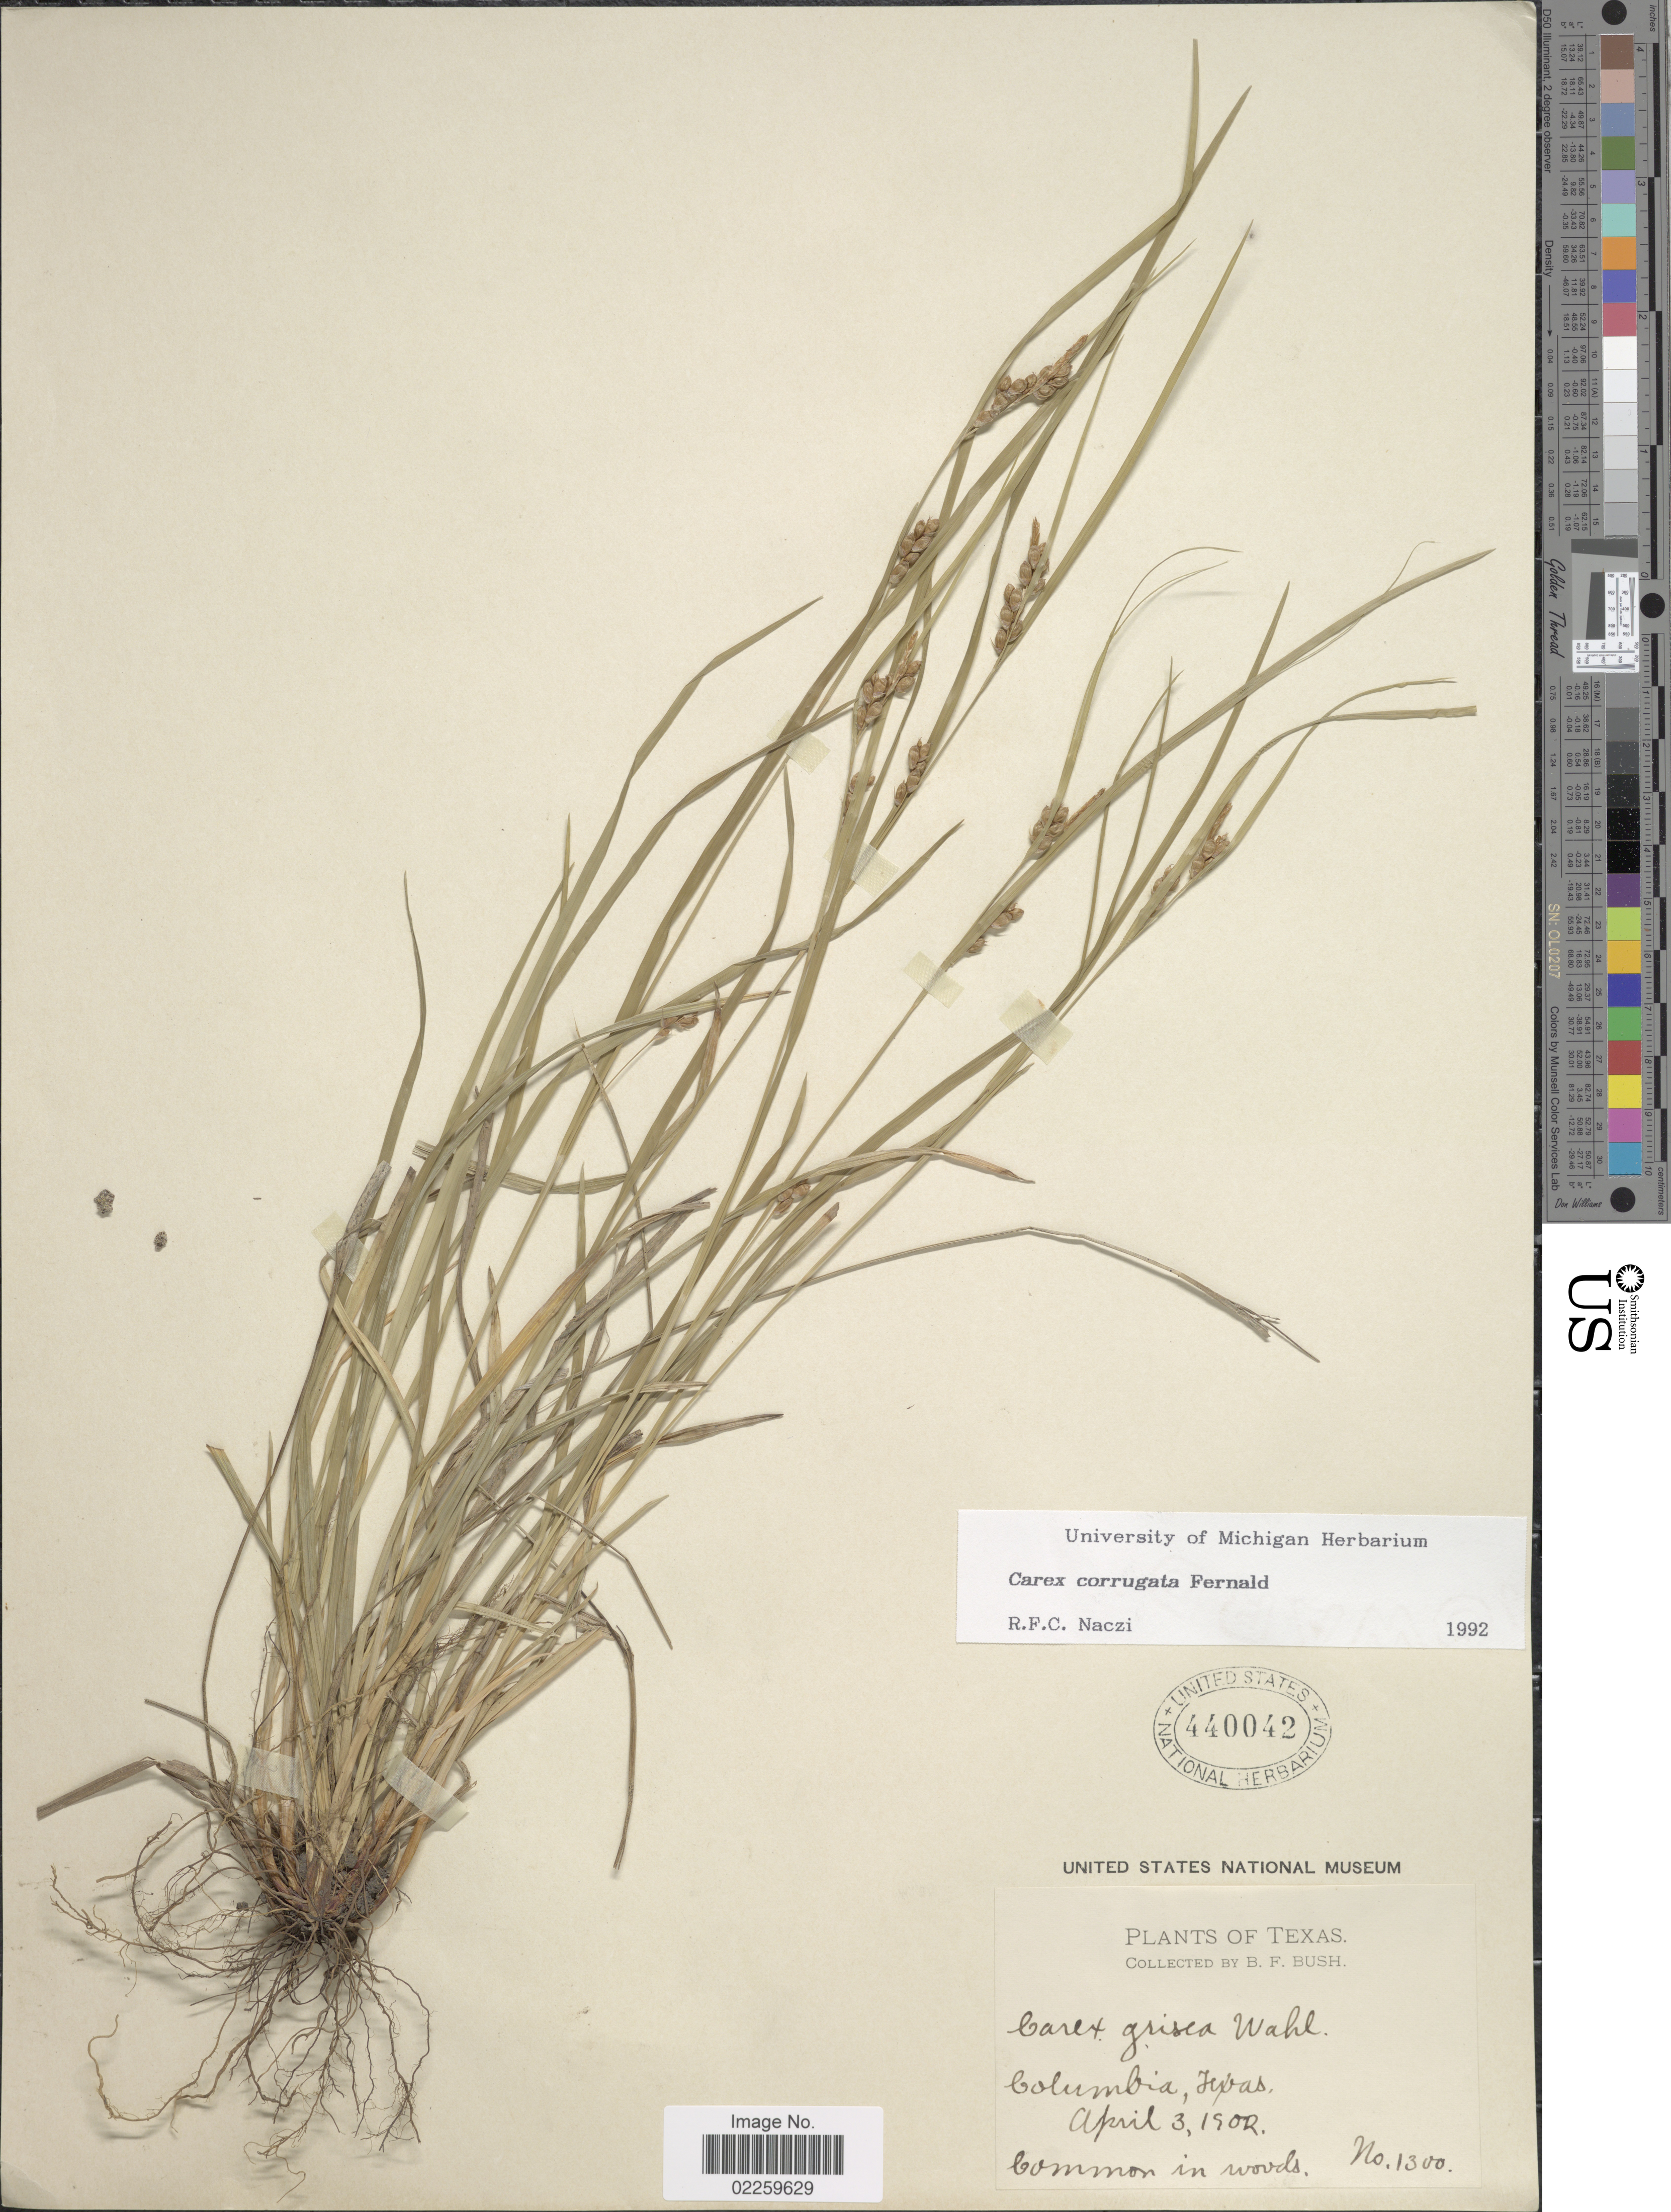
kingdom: Plantae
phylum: Tracheophyta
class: Liliopsida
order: Poales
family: Cyperaceae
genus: Carex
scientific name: Carex corrugata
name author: Fernald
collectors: B. F. Bush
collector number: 1300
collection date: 1901-04-03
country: United States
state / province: Texas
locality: Columbia, common in woods.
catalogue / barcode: US 440042